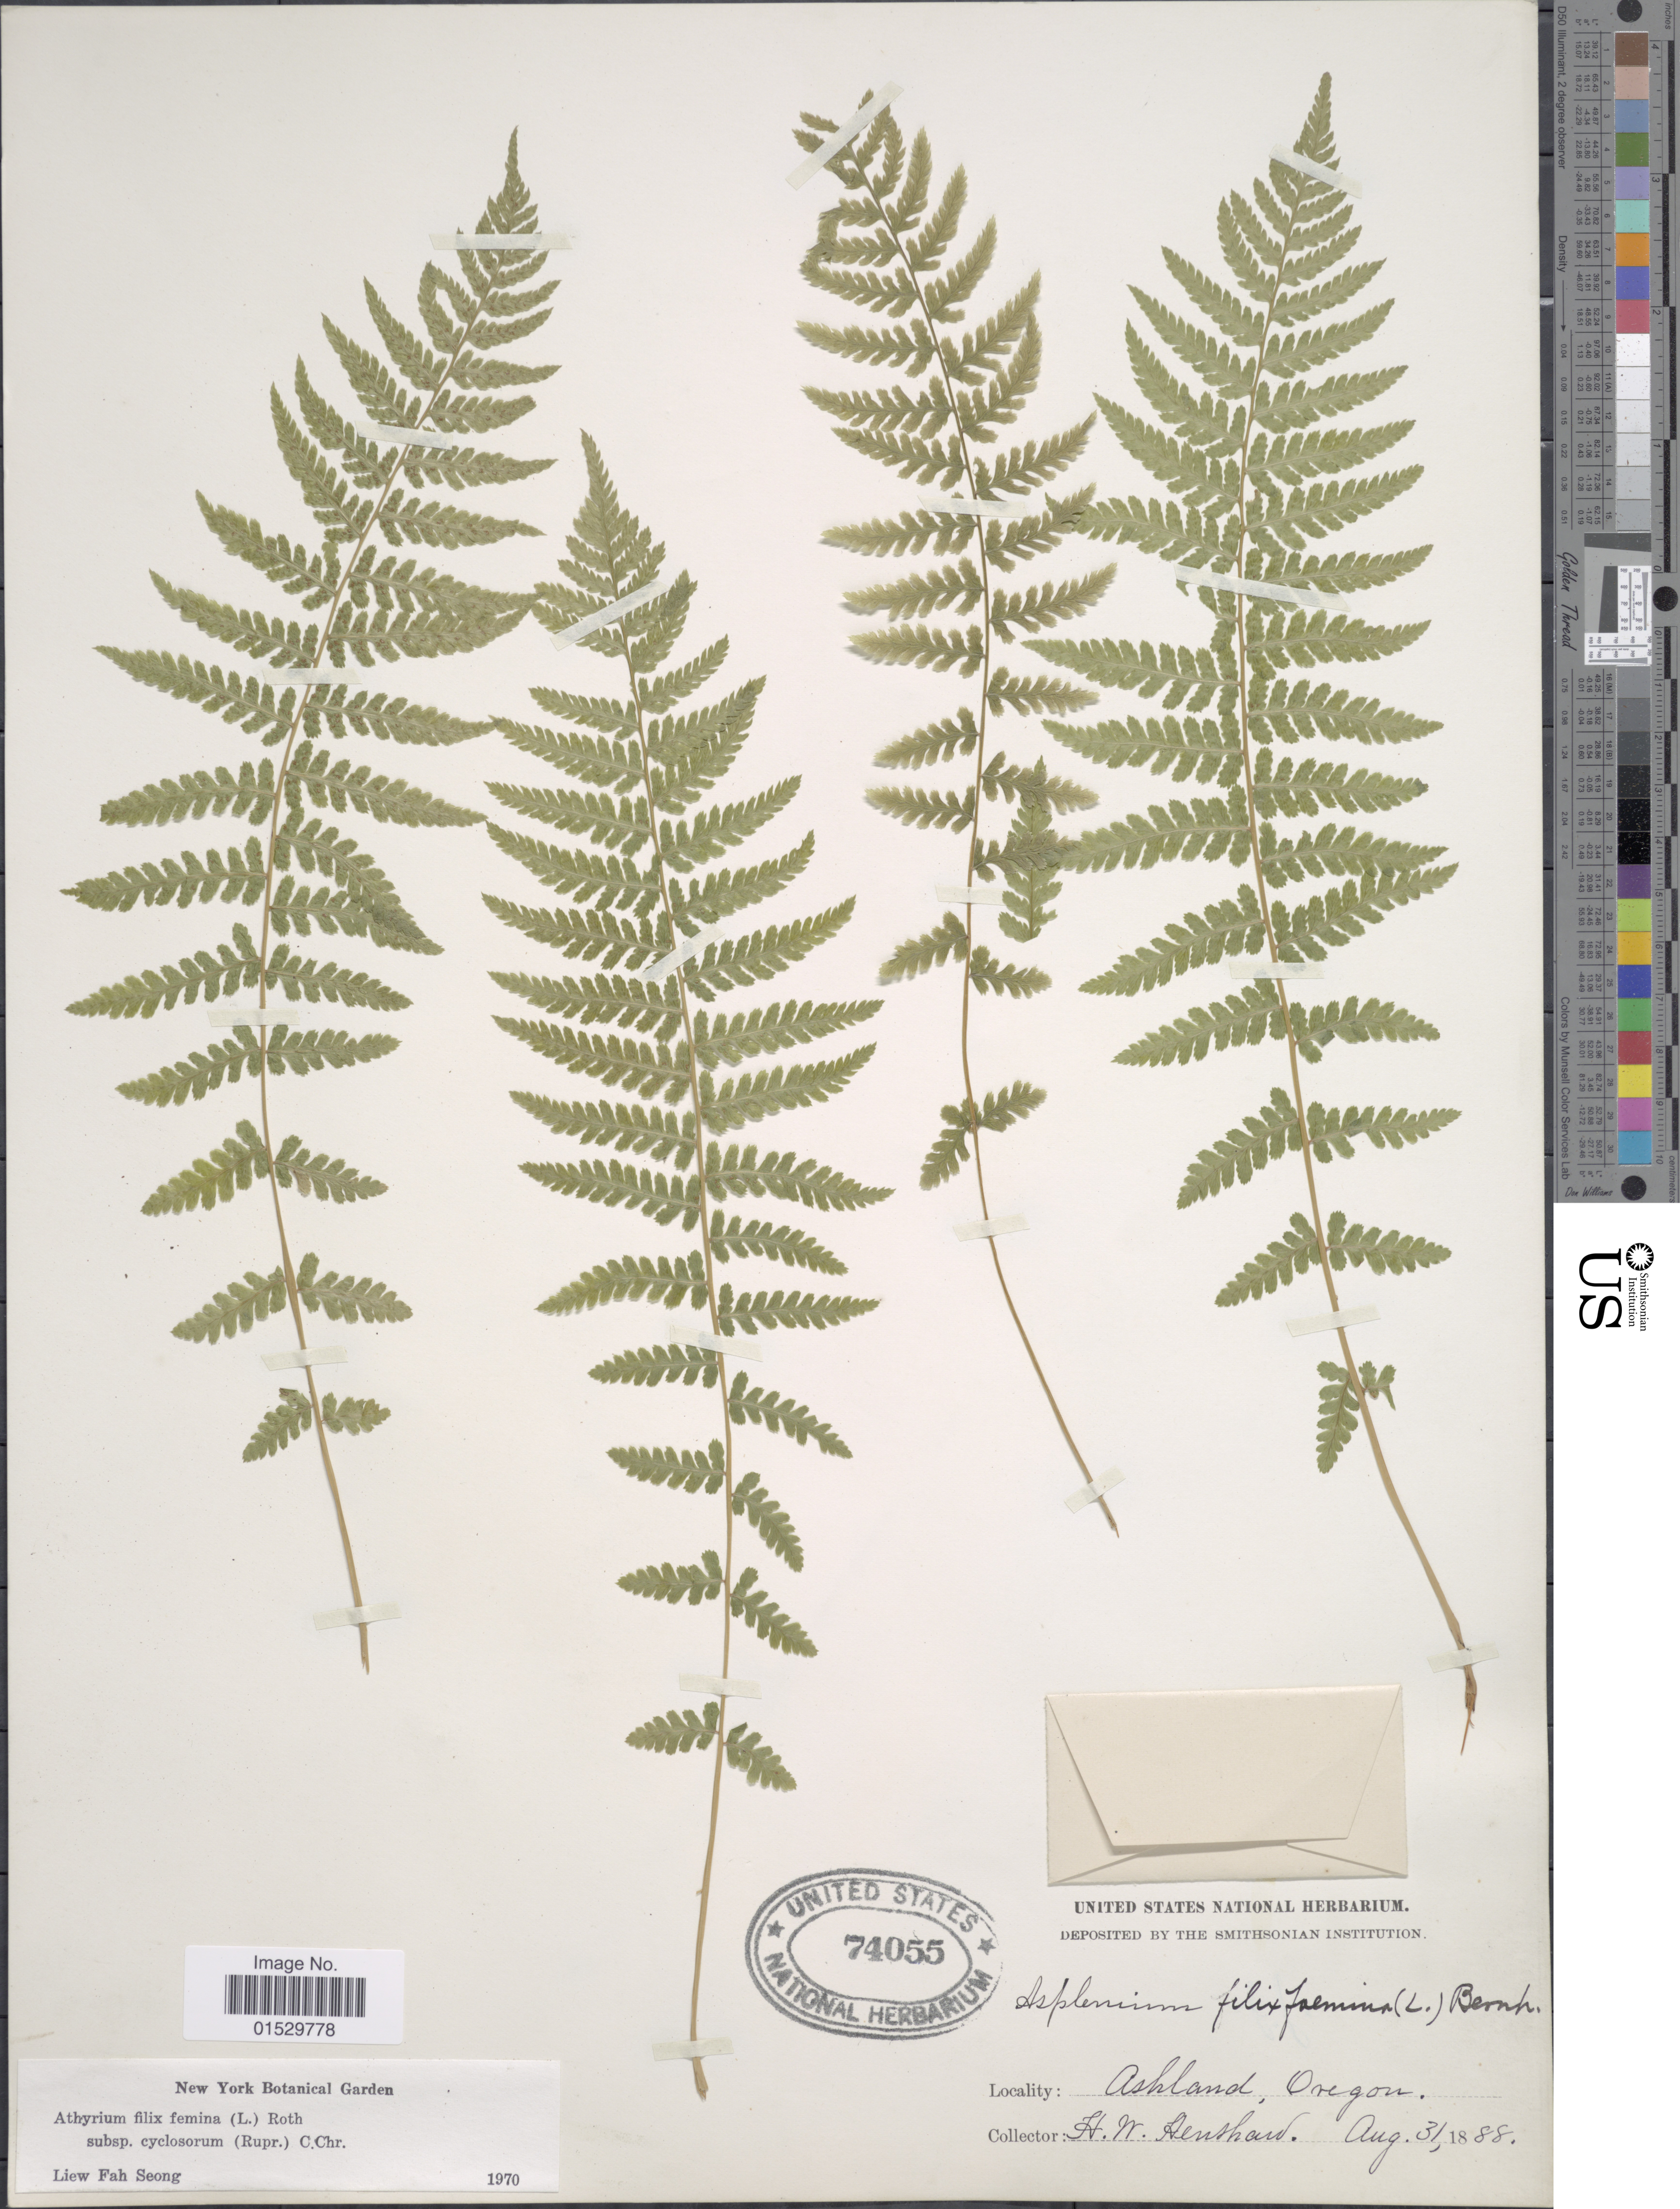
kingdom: Plantae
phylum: Tracheophyta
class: Polypodiopsida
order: Polypodiales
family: Athyriaceae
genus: Athyrium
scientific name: Athyrium filix-femina subsp. cyclosorum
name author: (Rupr.) C. Chr.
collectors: H. Henshaw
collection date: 1888-08-31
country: United States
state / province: Oregon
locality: Ashland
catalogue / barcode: US 74055